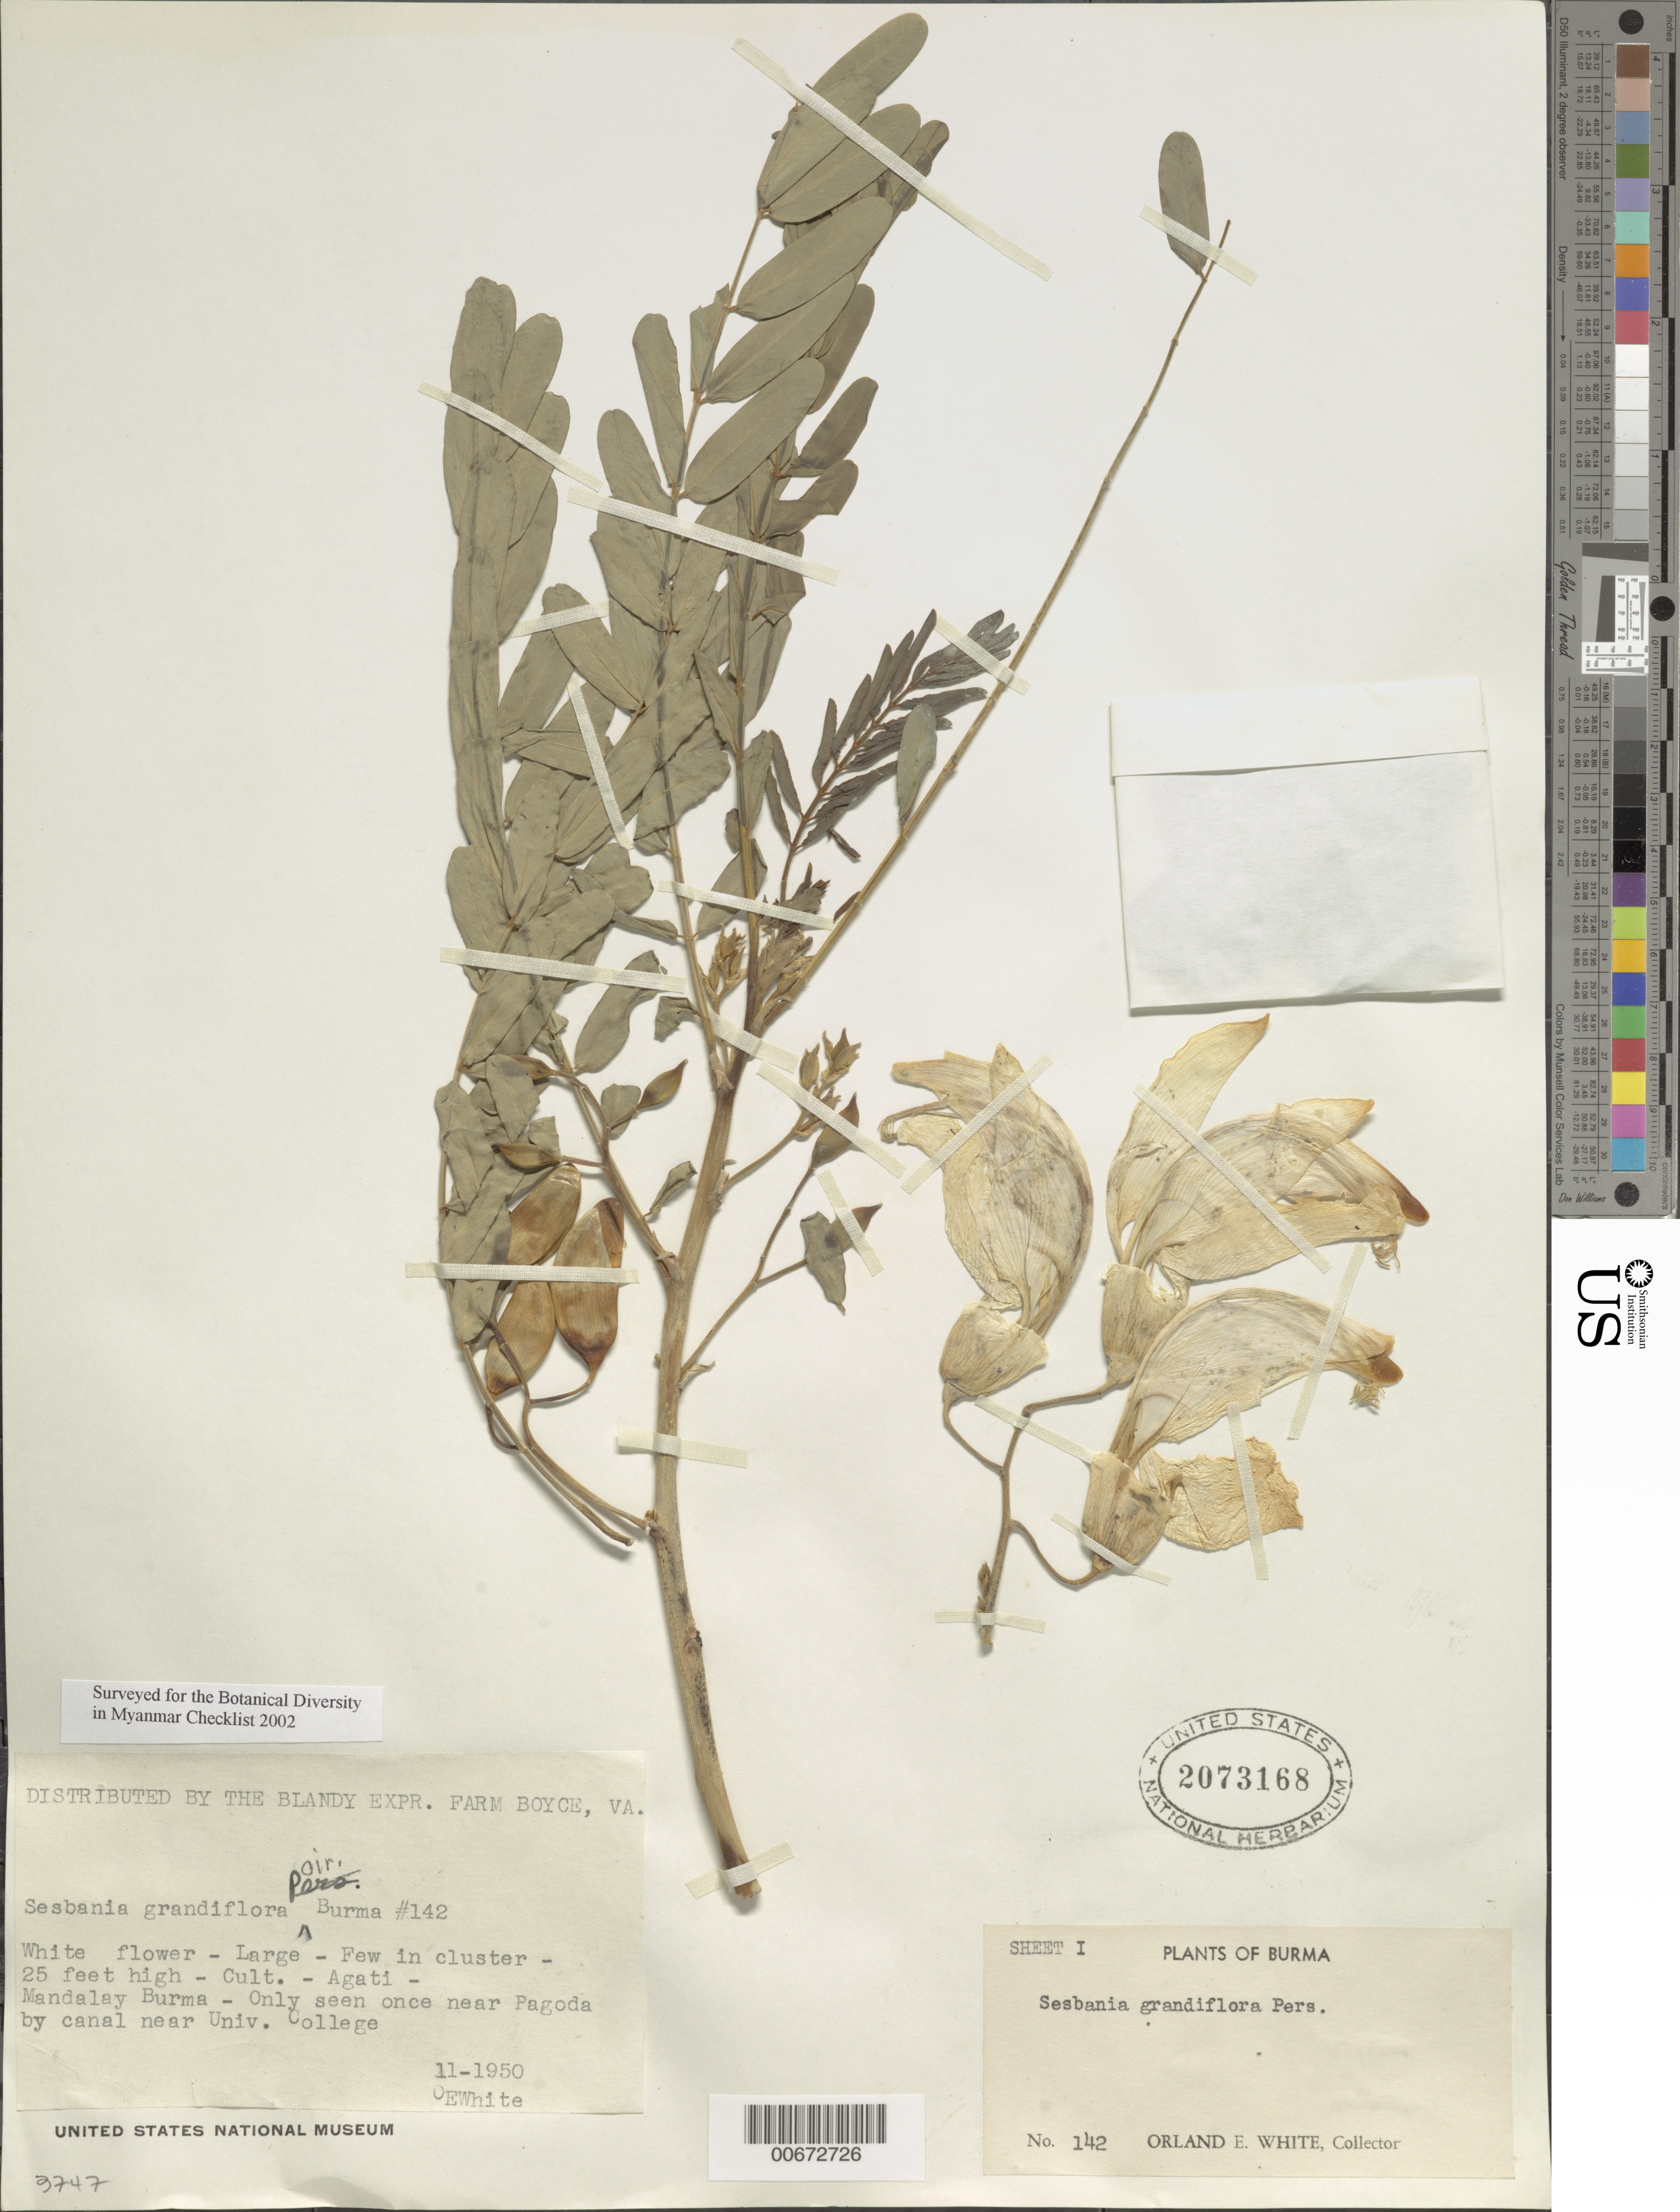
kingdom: Plantae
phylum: Tracheophyta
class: Magnoliopsida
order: Fabales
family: Fabaceae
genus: Sesbania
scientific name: Sesbania grandiflora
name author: (L.) Poir.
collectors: O. E. White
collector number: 142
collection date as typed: Nov 1950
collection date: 1950-11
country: Myanmar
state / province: Mandalay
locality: Mandalay.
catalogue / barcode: US 2073168